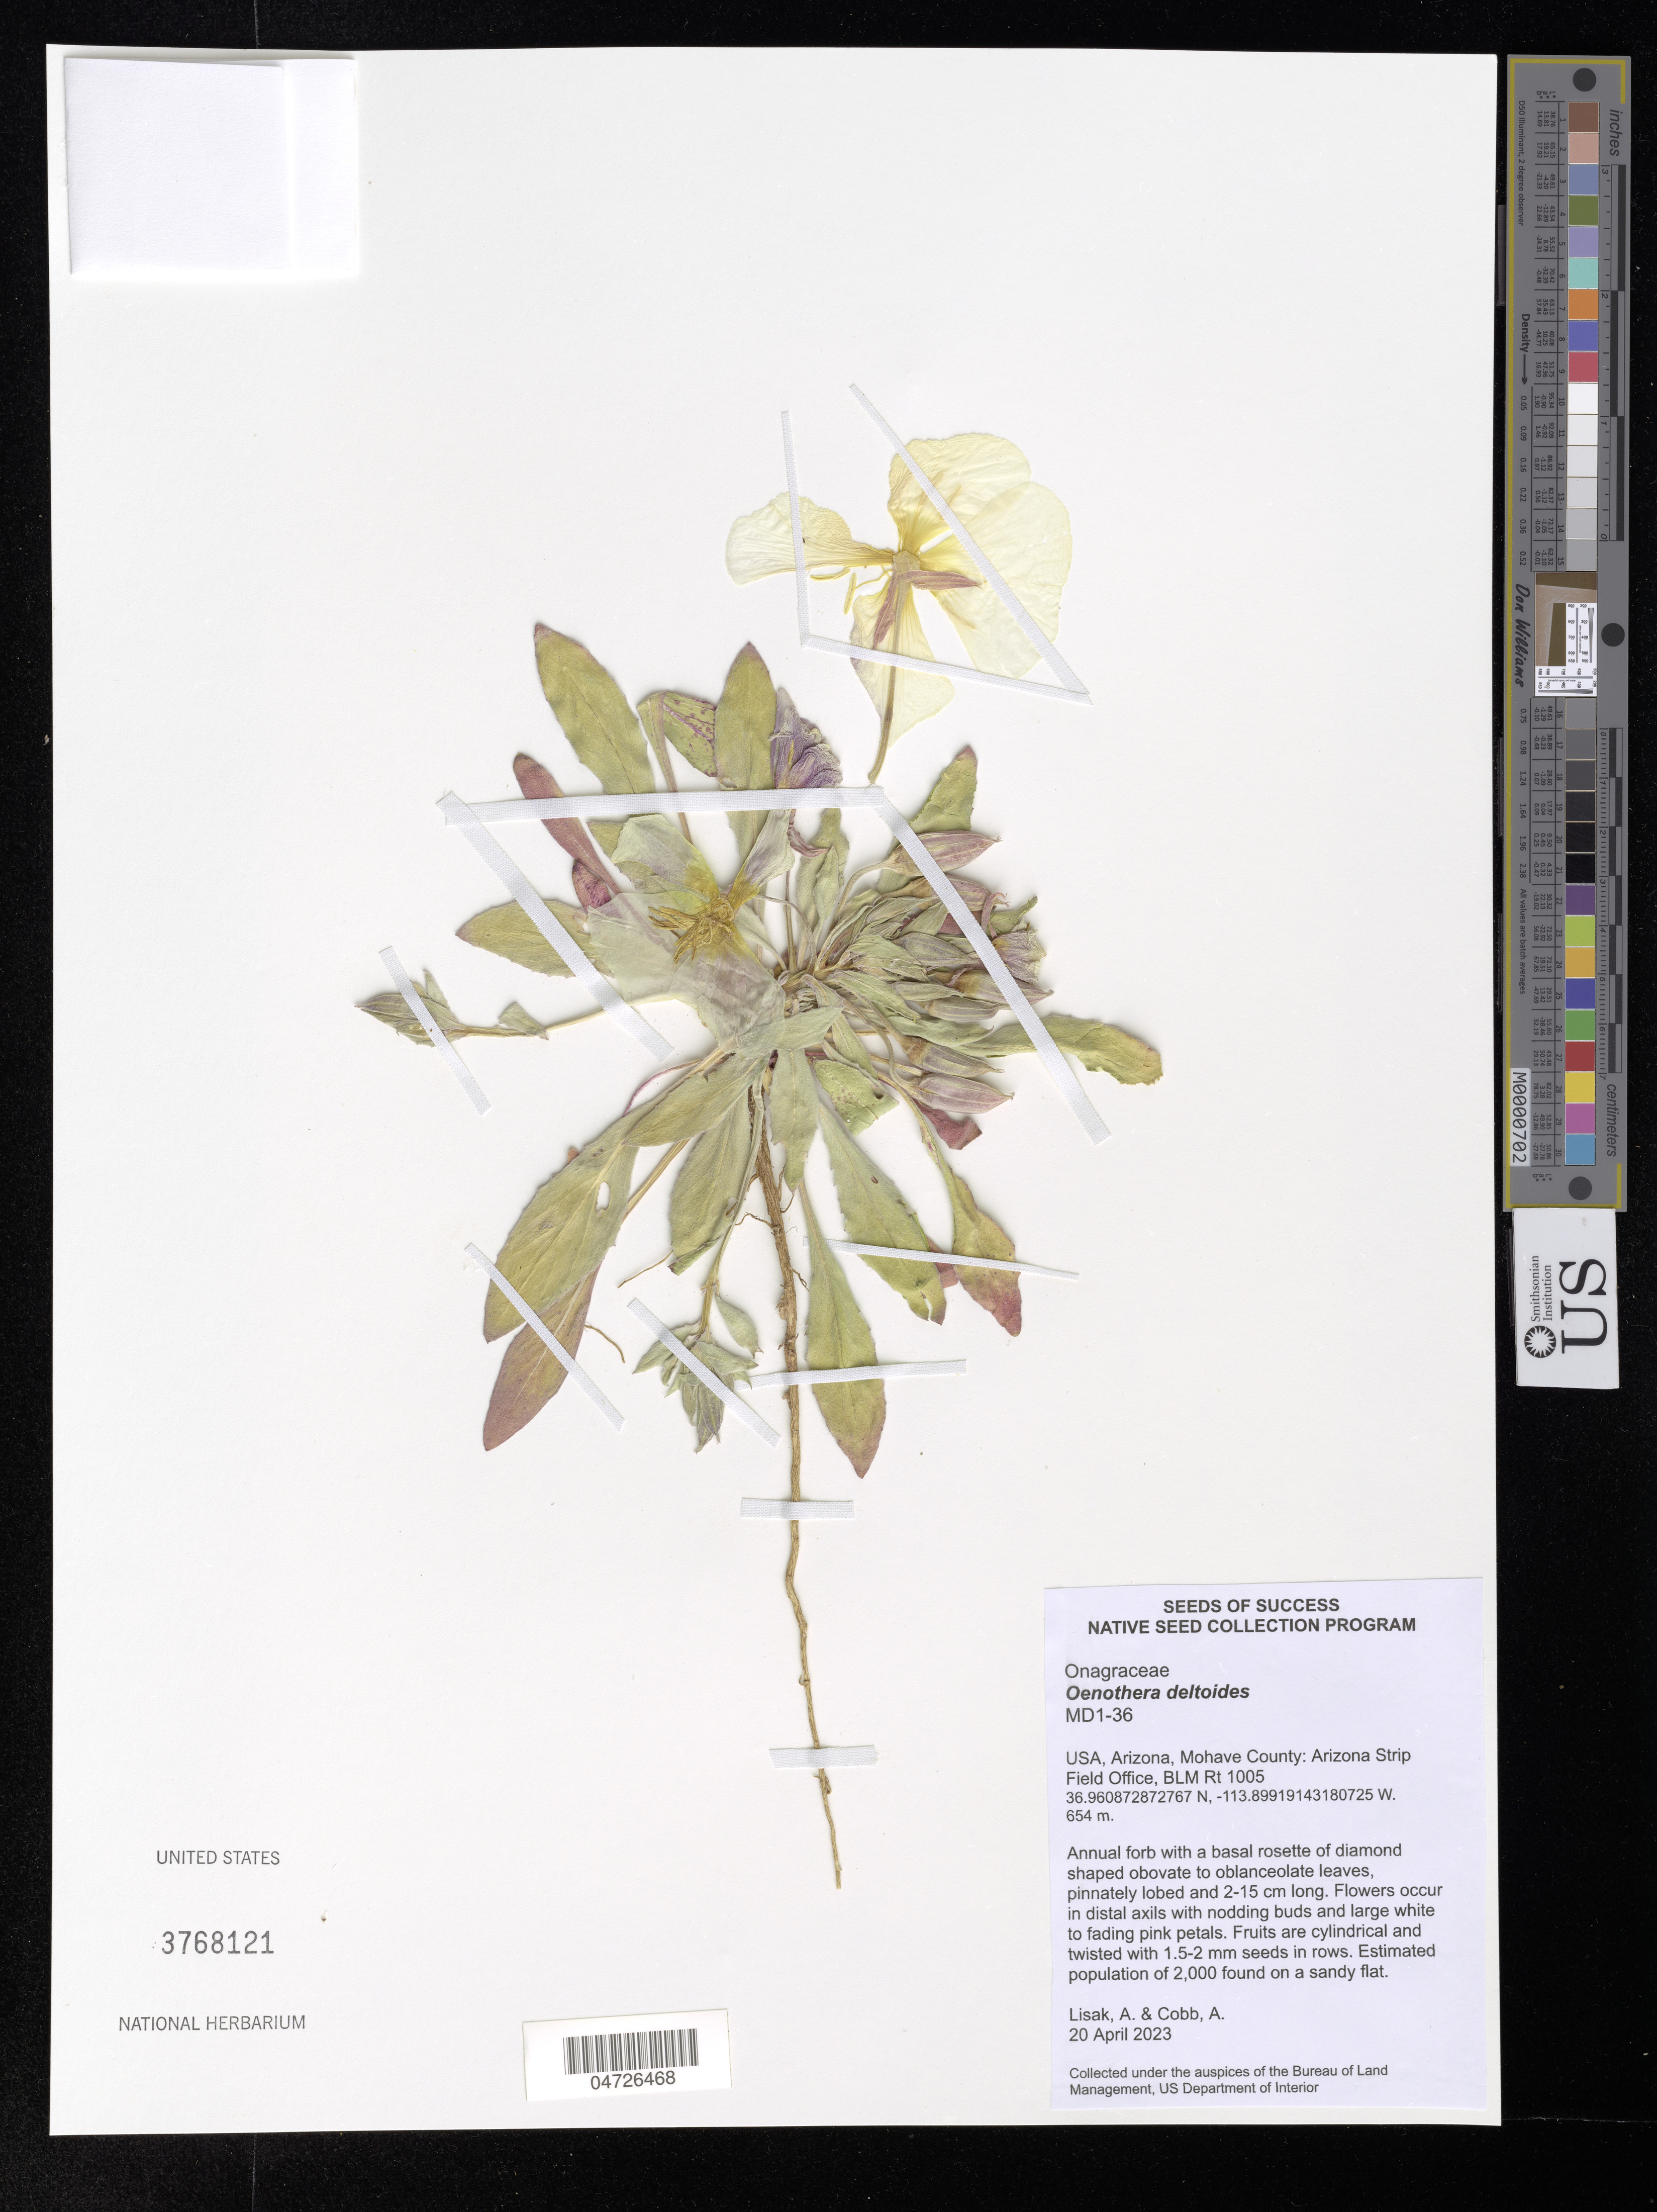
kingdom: Plantae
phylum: Tracheophyta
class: Magnoliopsida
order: Myrtales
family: Onagraceae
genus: Oenothera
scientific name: Oenothera deltoides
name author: Torr. & Frém.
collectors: A. Lisak & A. Cobb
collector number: MD1-36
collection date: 2023-04-20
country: United States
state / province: Arizona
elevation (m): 654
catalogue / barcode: US 3768121